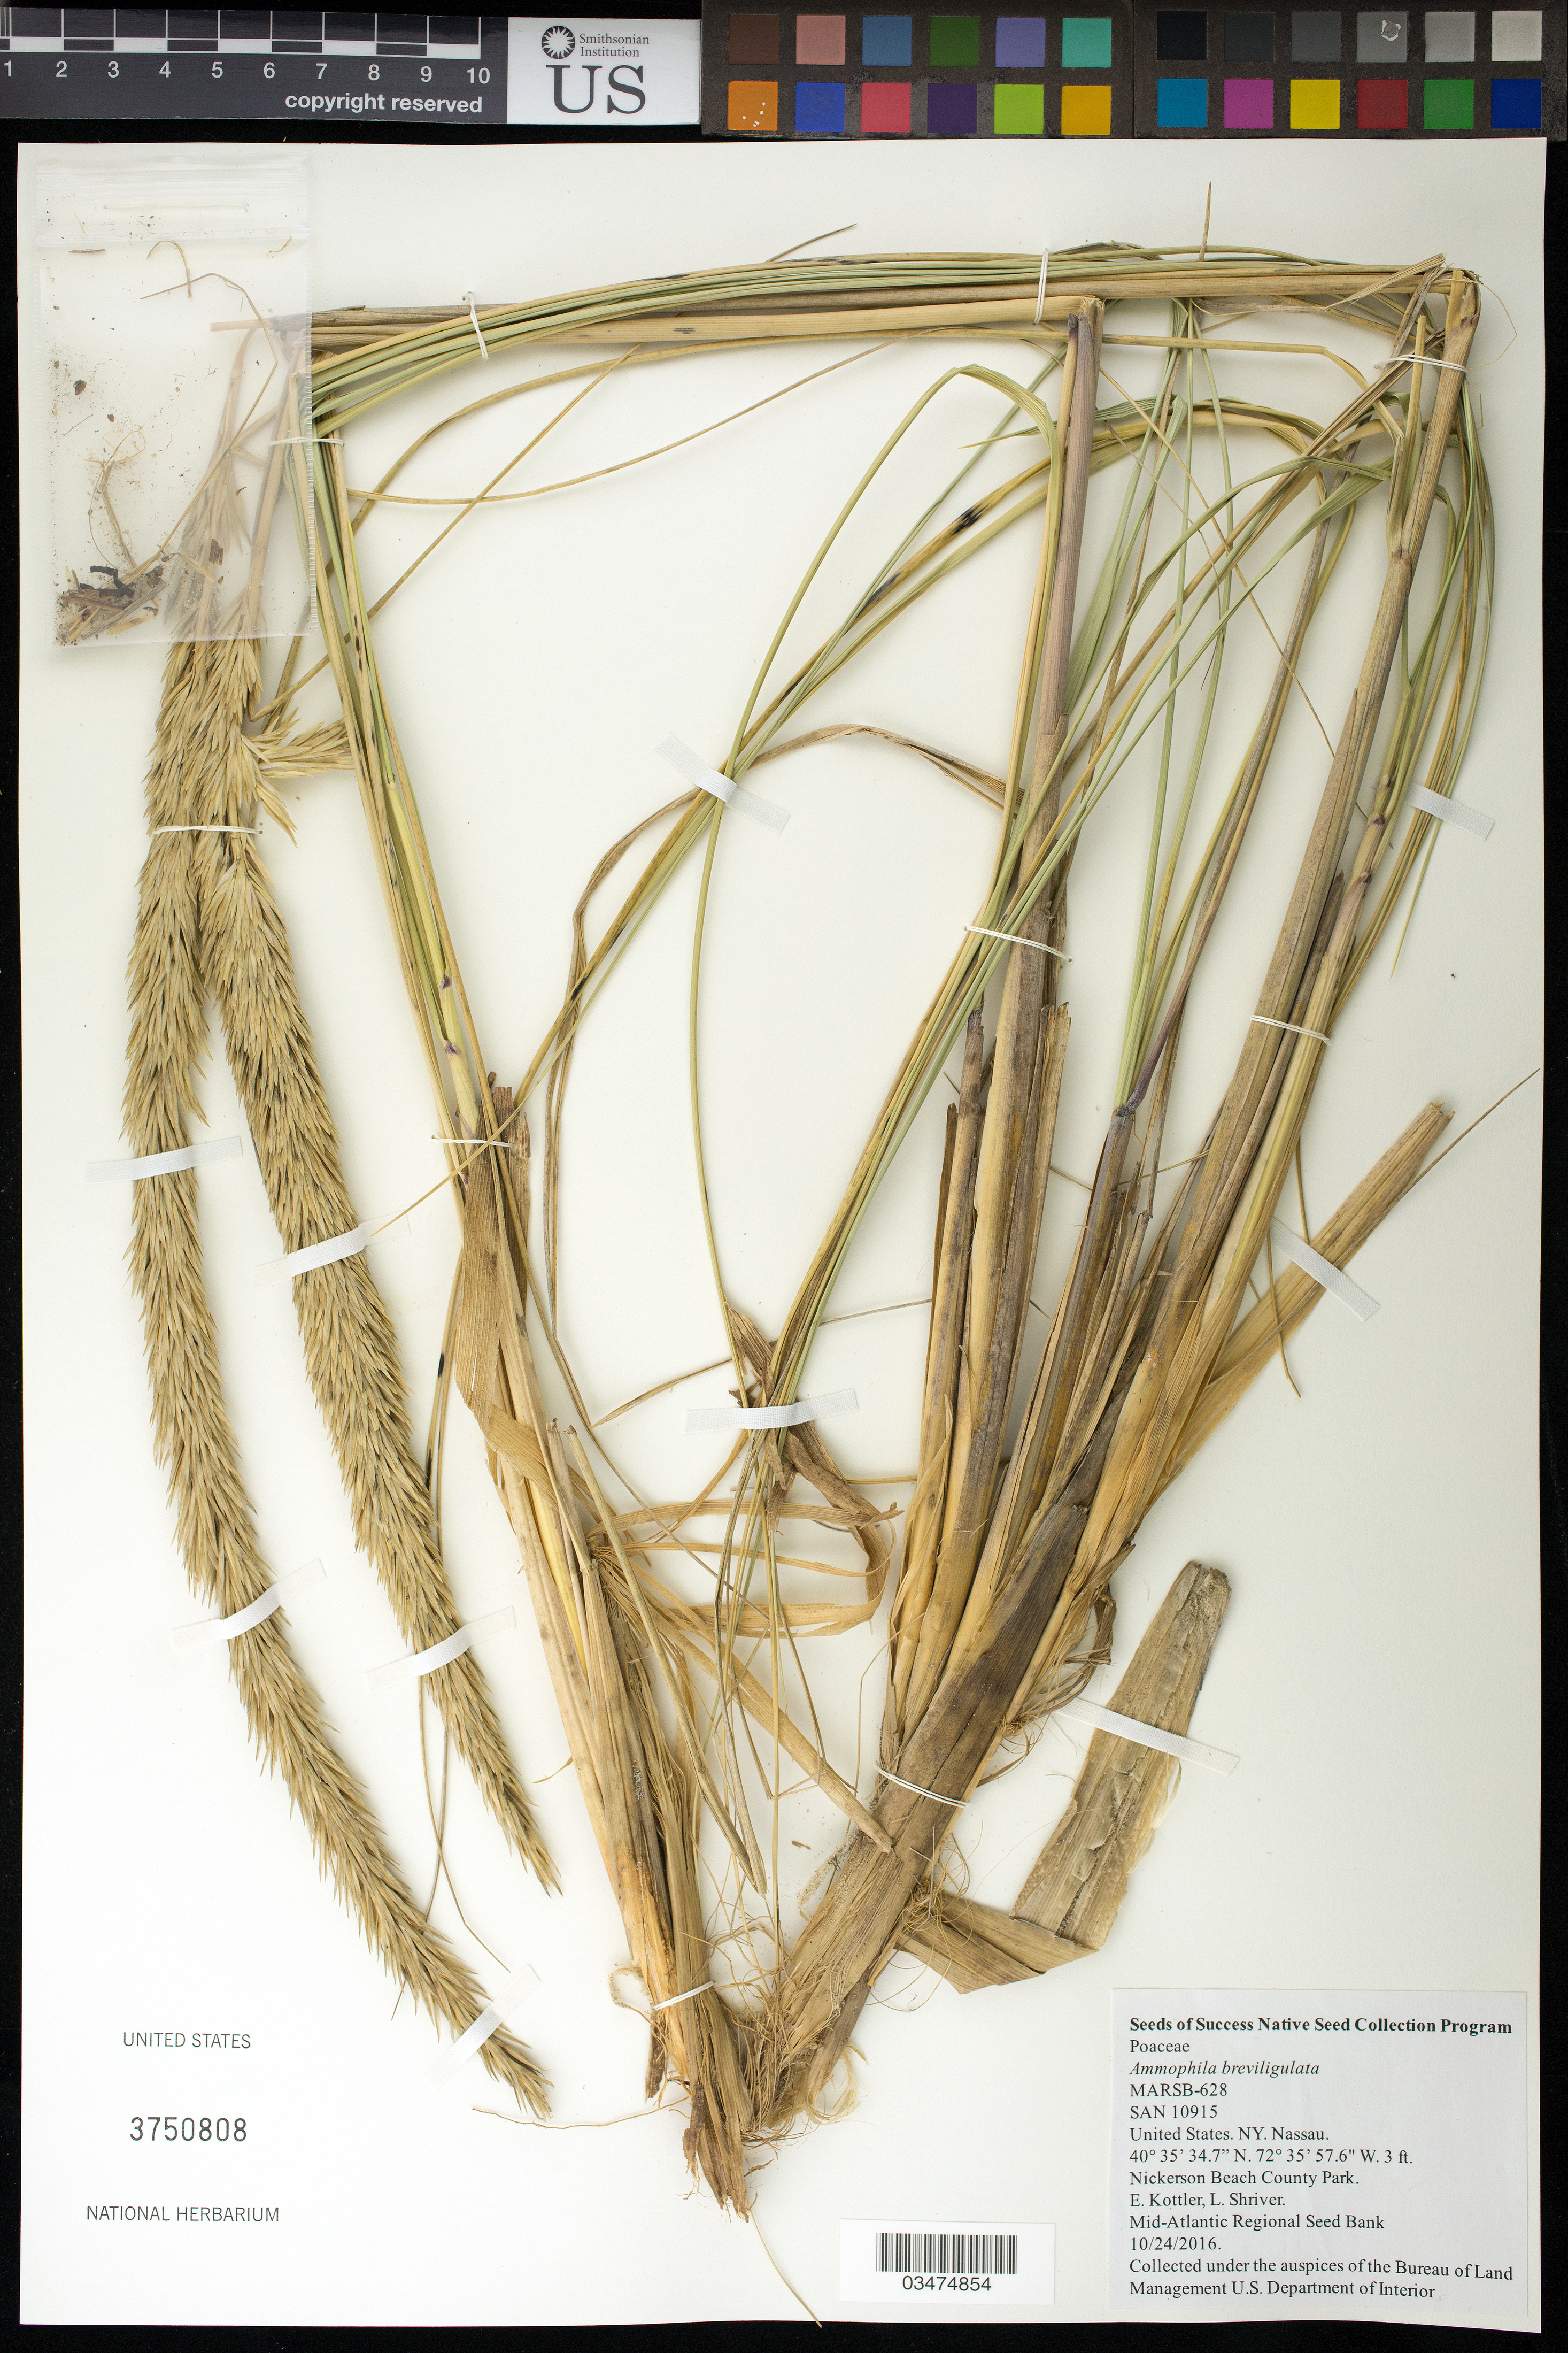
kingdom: Plantae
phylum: Tracheophyta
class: Liliopsida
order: Poales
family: Poaceae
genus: Ammophila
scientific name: Ammophila breviligulata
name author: Fernald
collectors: E. Kottler & L. Shriver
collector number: MARSB-628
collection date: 2016-10-24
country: United States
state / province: New York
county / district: Nassau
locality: Nickerson Beach County Park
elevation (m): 1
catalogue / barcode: US 3750808